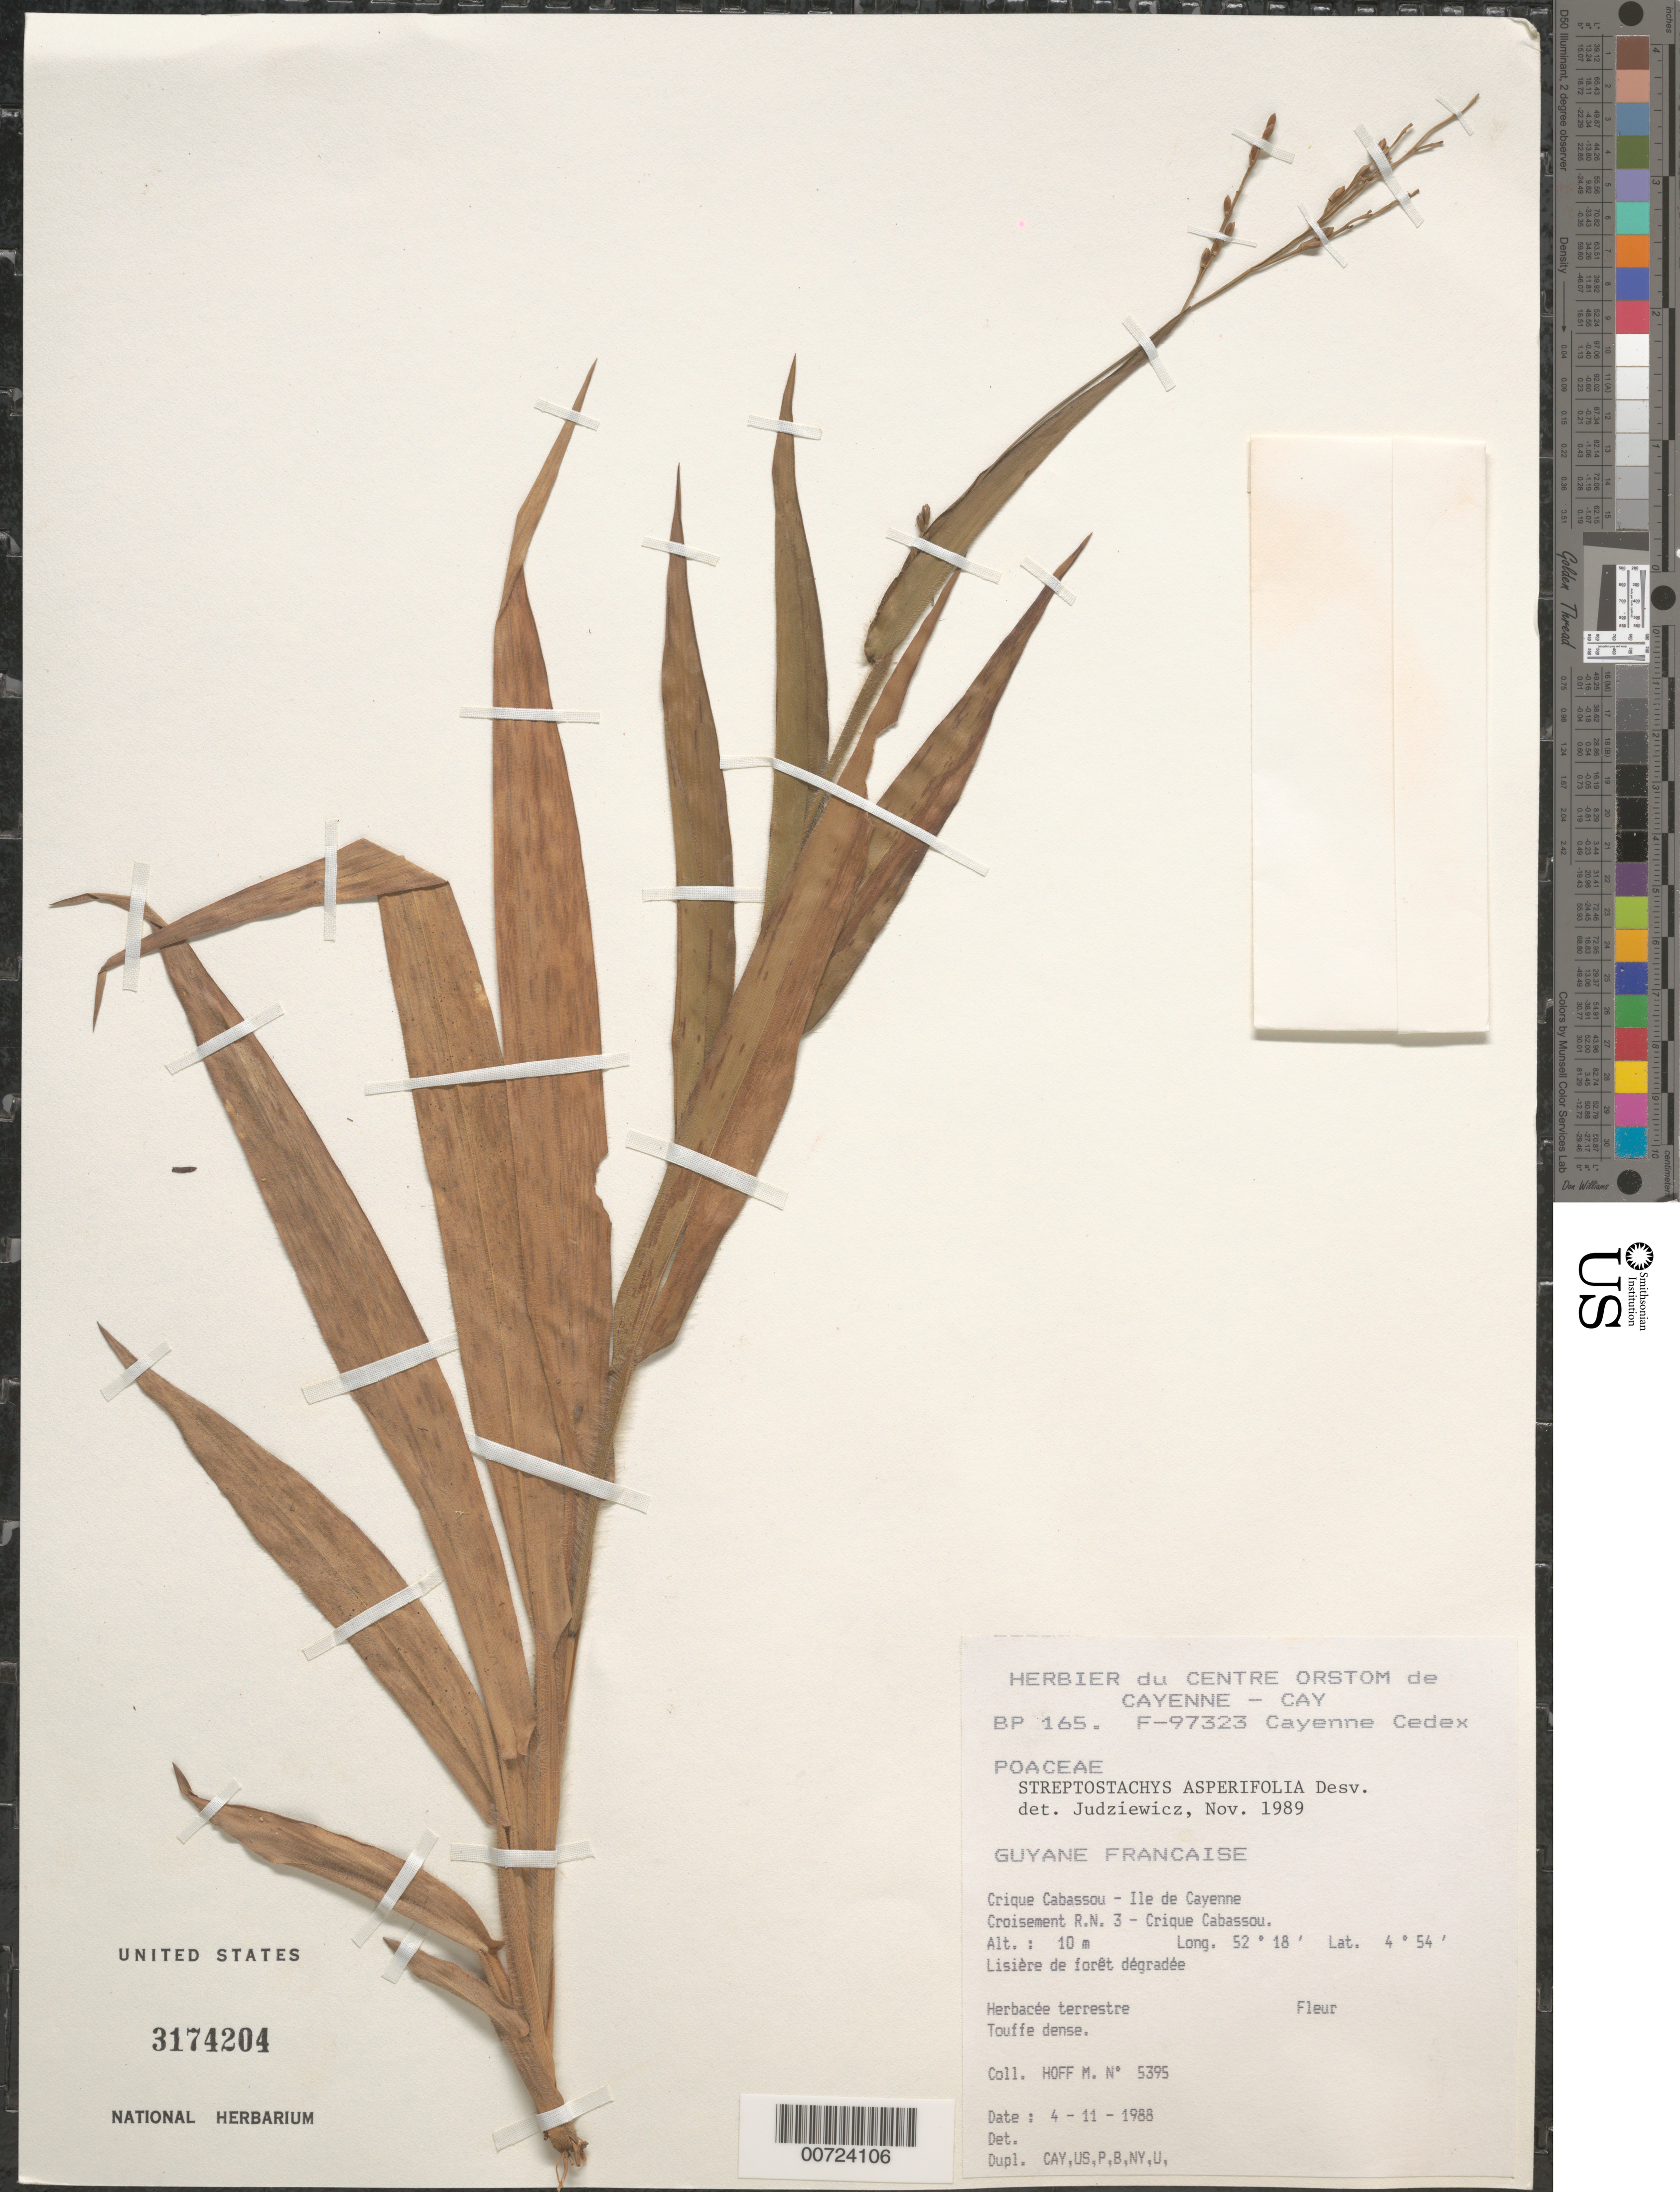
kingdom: Plantae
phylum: Tracheophyta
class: Liliopsida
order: Poales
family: Poaceae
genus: Streptostachys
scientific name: Streptostachys asperifolia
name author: Desv.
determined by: Judziewicz, E. J.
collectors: M. Hoff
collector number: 5395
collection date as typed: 4-Nov-88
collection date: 1988-11-04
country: French Guiana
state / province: Cayenne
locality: Crique Cabassou, Croisement R.M. 3-Crique Cabassou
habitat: Edge of disturbed forest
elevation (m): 10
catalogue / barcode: US 3174204